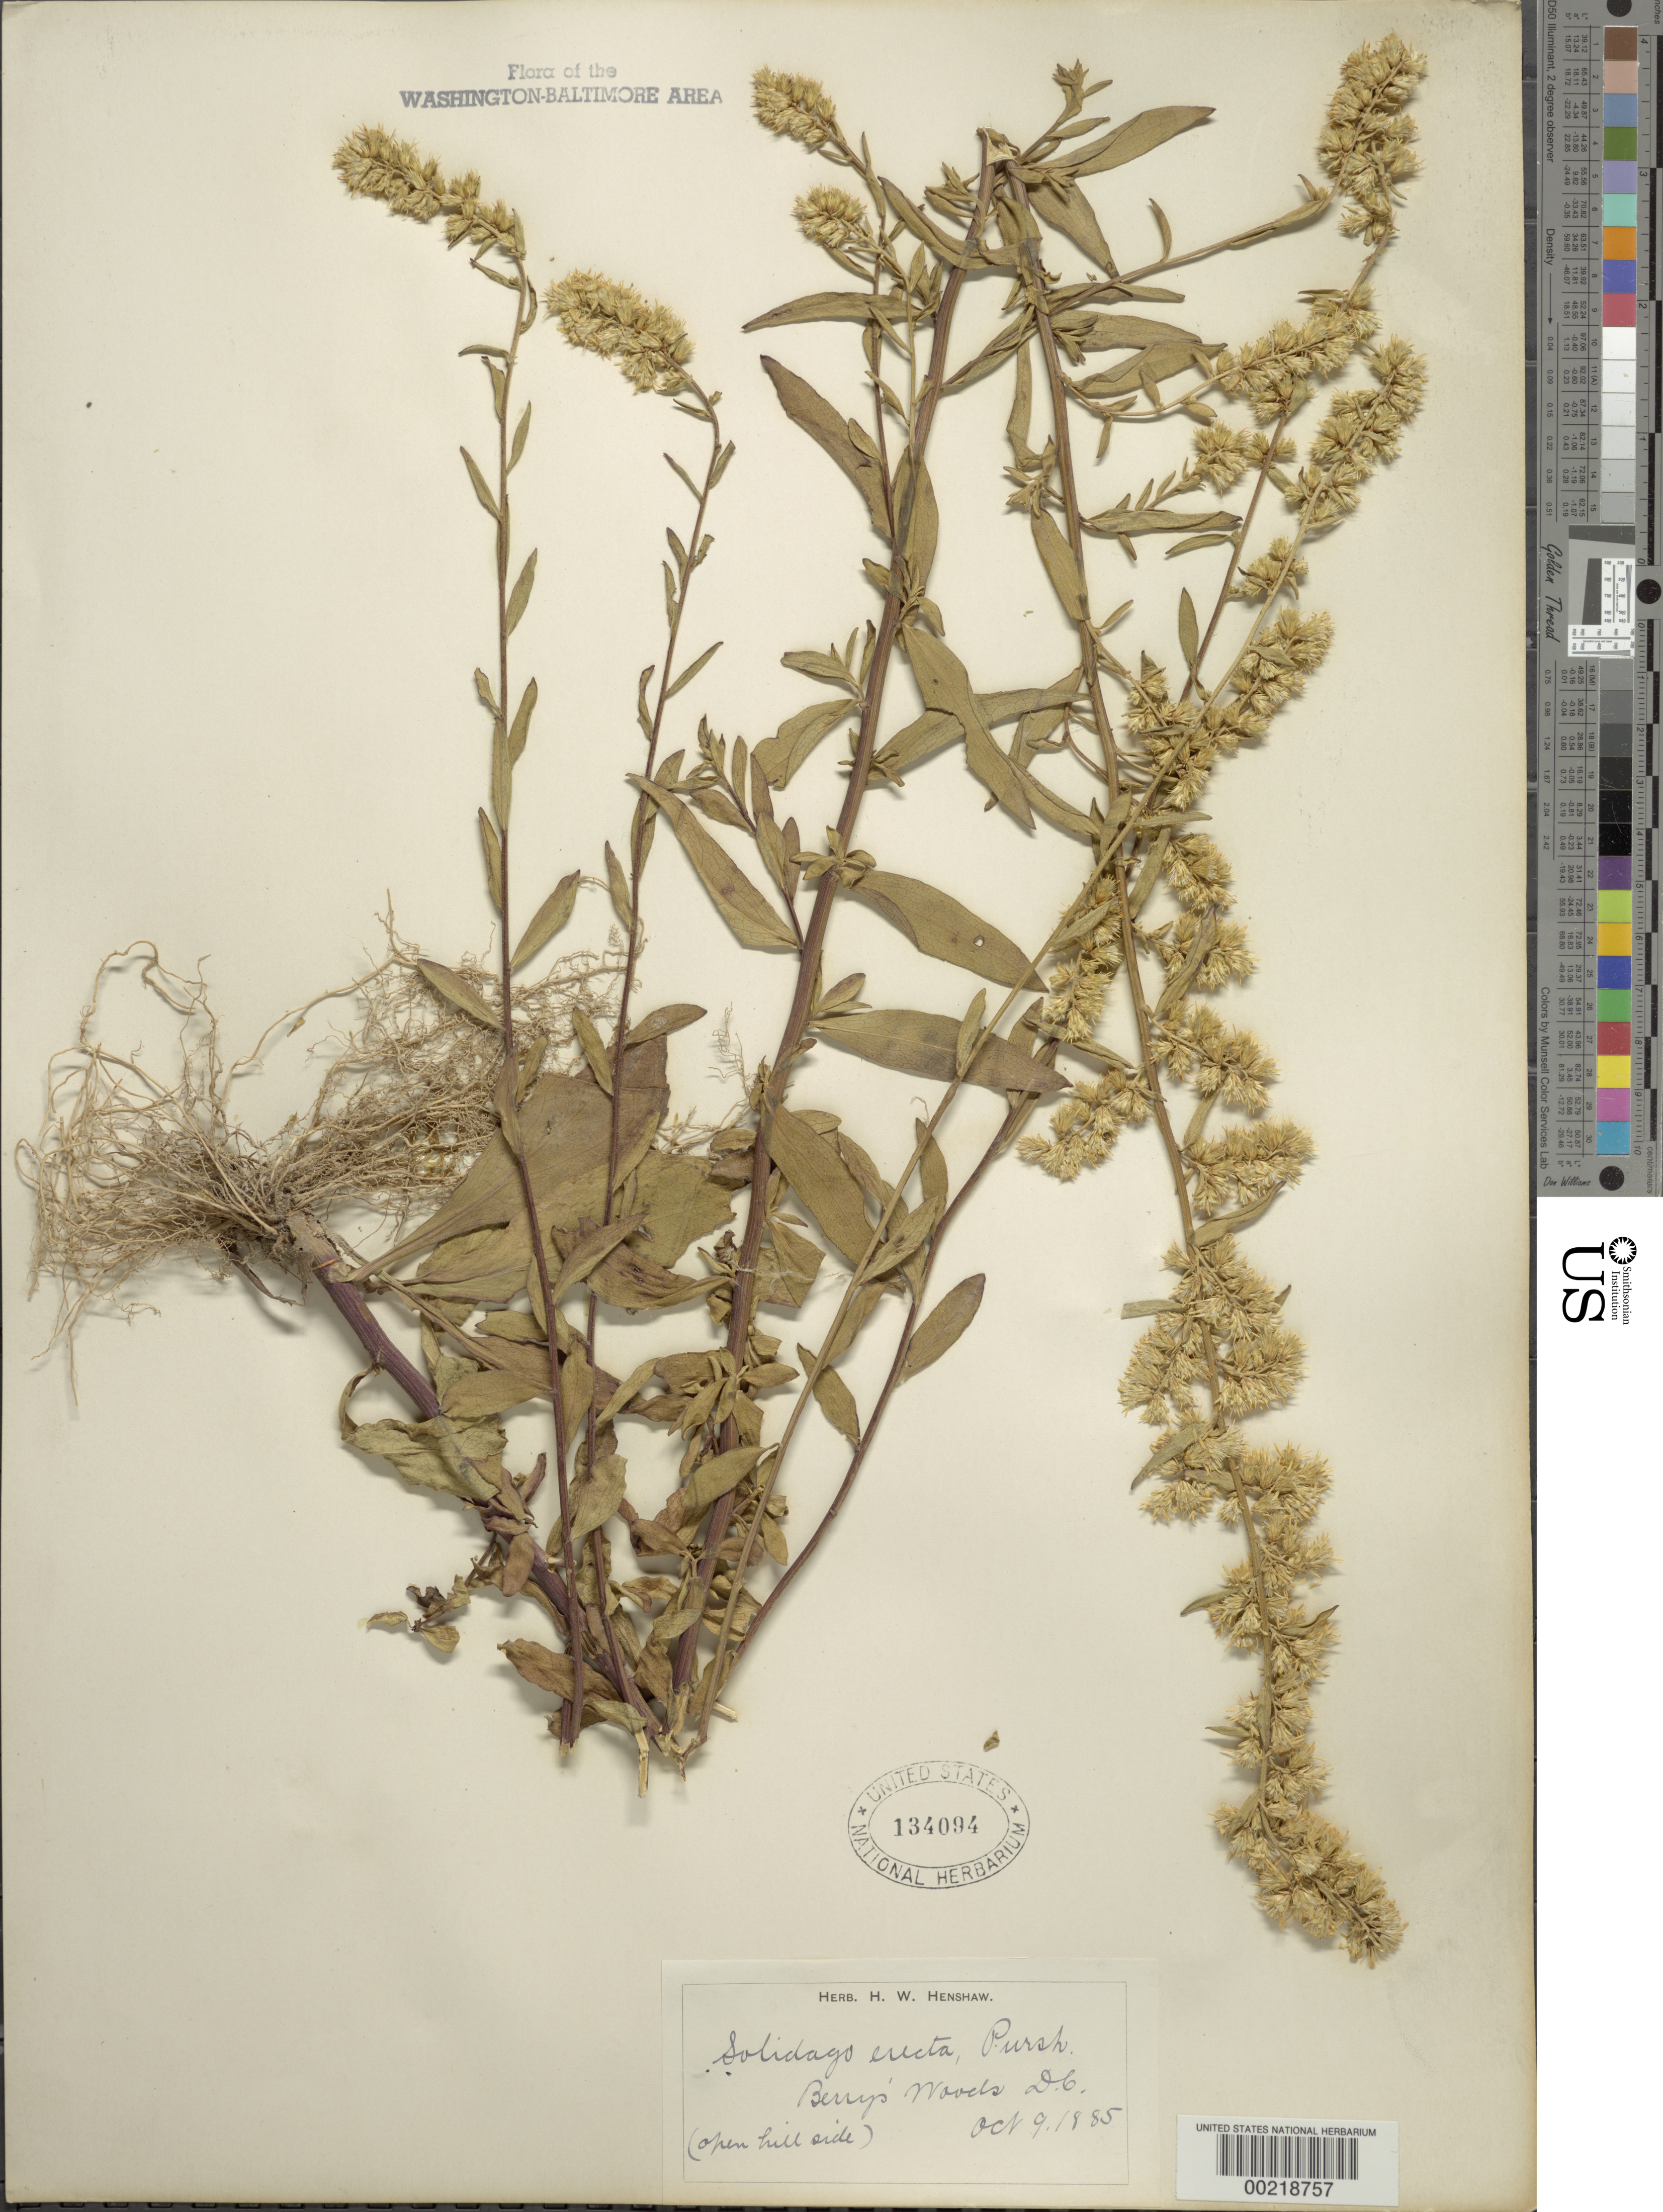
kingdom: Plantae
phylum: Tracheophyta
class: Magnoliopsida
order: Asterales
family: Asteraceae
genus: Solidago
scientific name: Solidago erecta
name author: Pursh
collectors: H. Henshaw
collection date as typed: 09 Oct 1885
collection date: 1885-10-09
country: United States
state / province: District of Columbia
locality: Berrys Woods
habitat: Open hillside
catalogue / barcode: US 134094